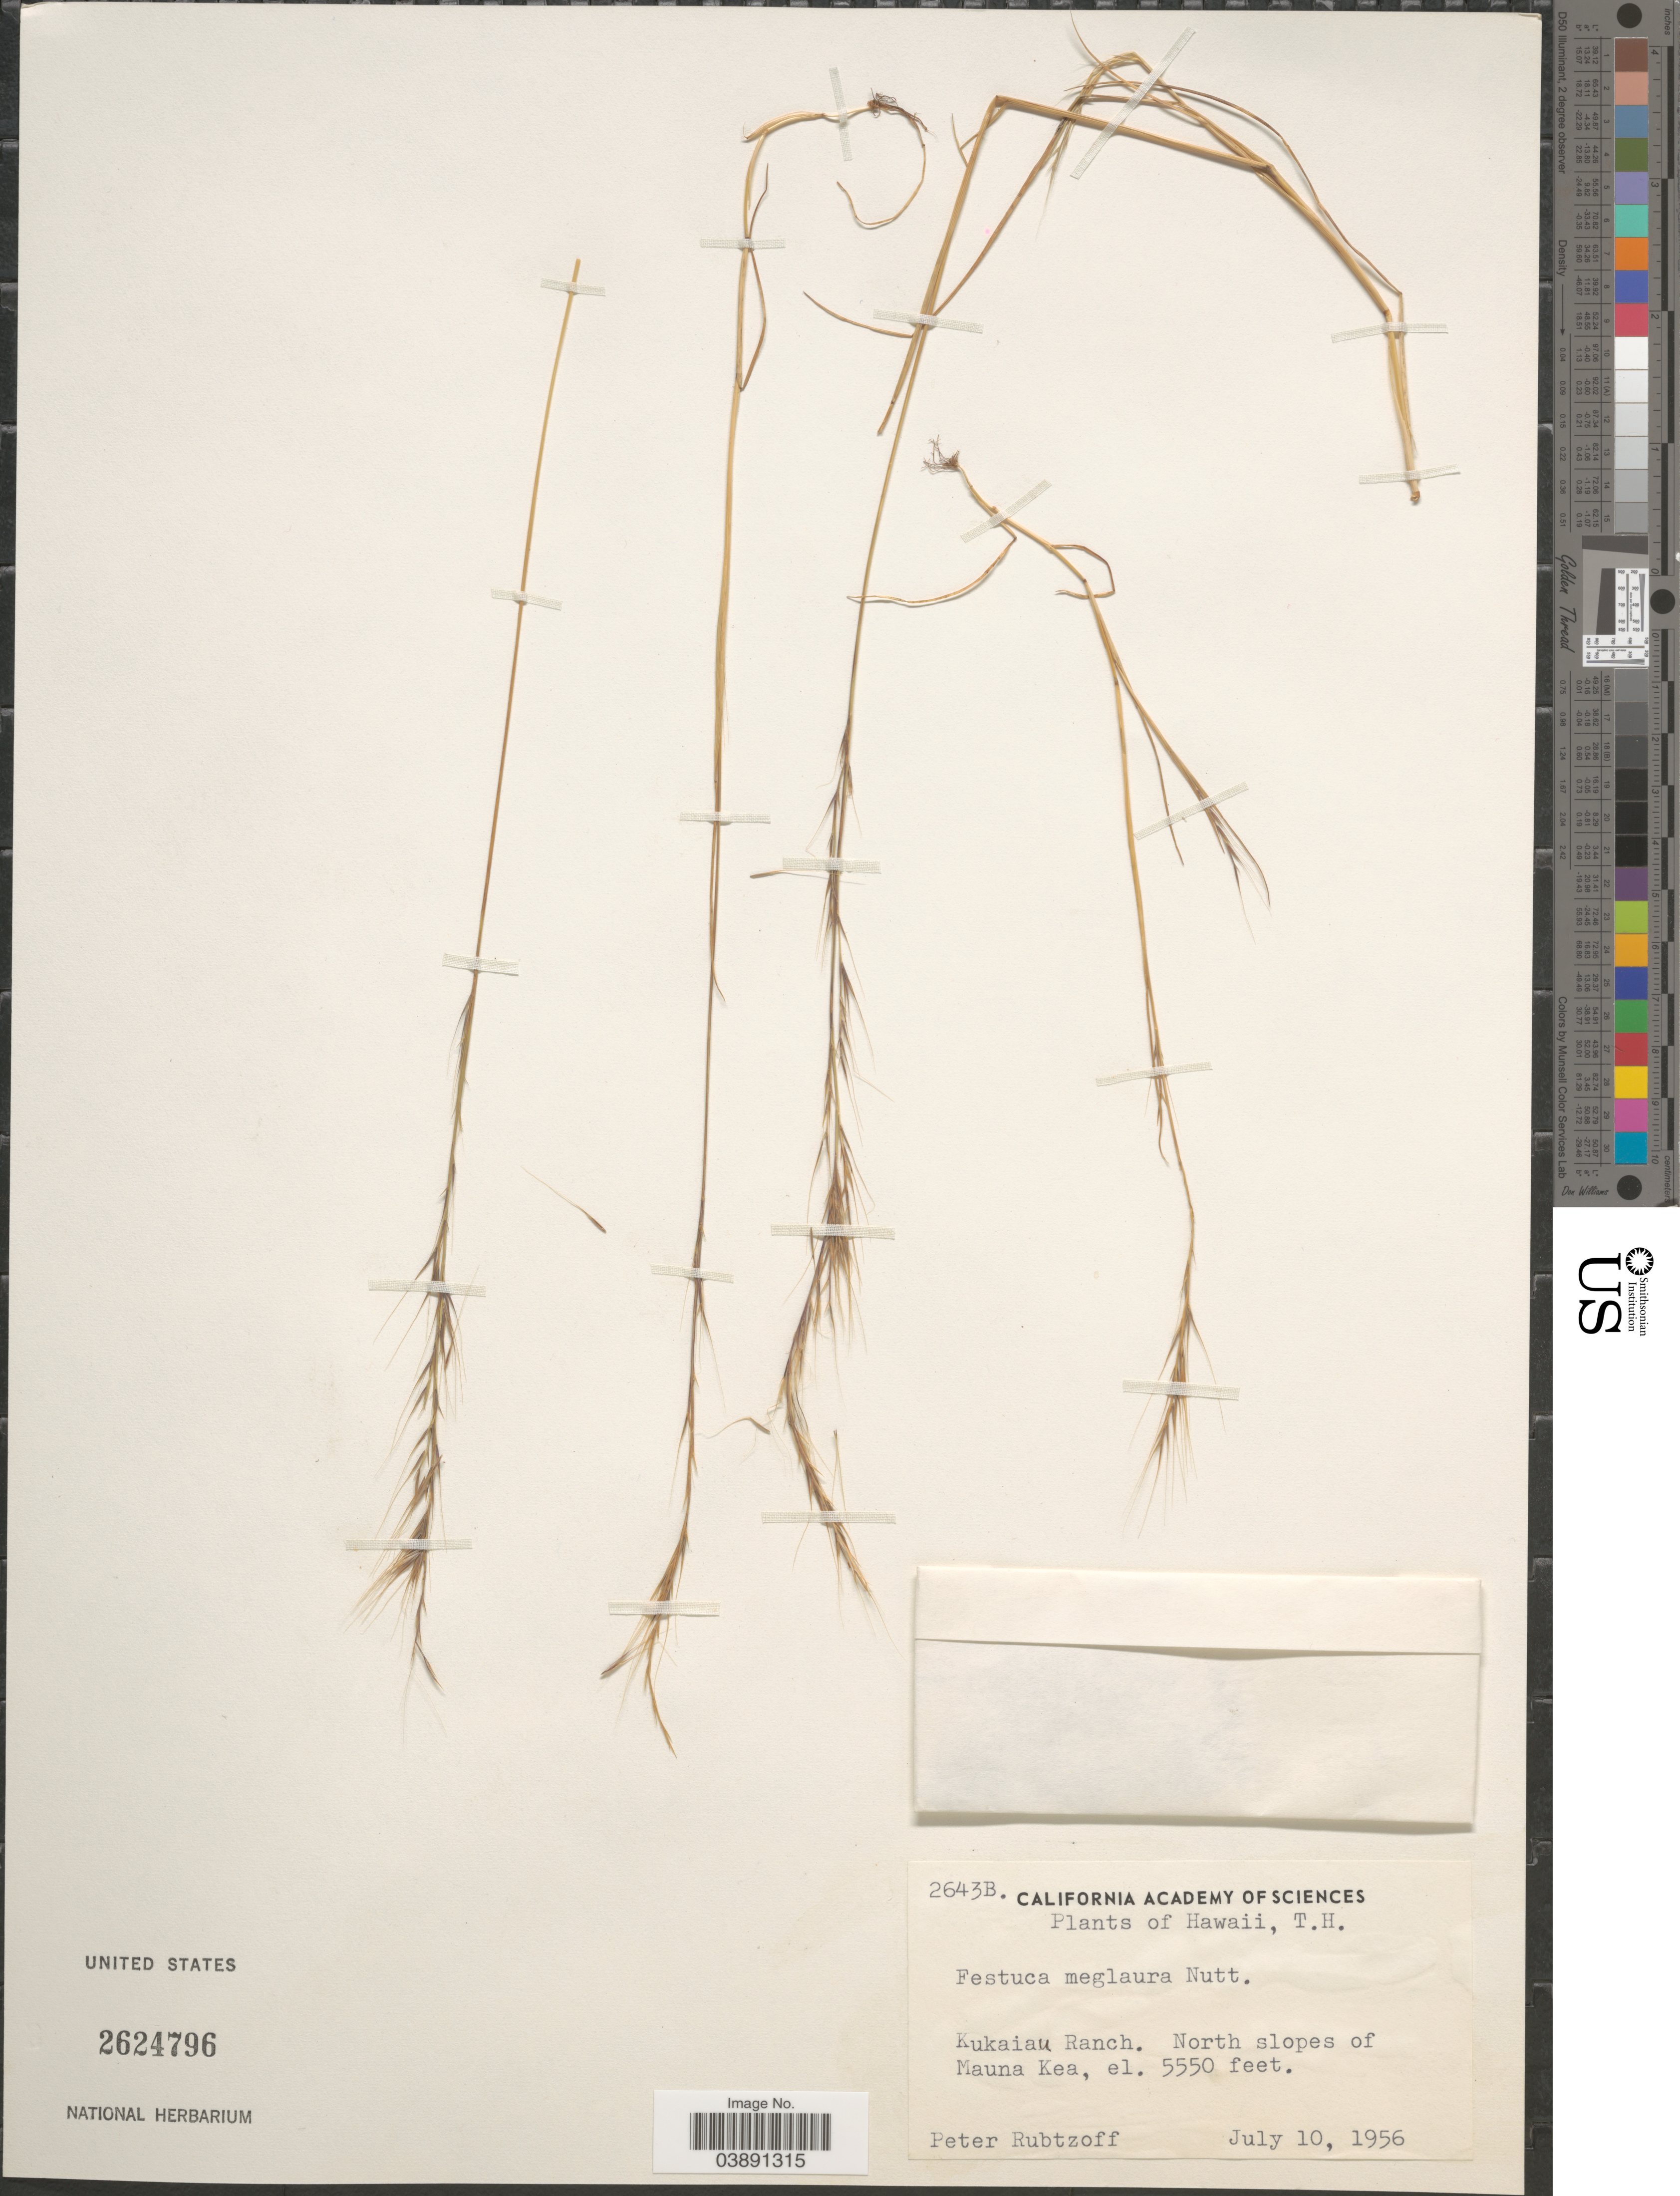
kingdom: Plantae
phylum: Tracheophyta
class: Liliopsida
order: Poales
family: Poaceae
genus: Festuca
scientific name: Festuca megalura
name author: Nutt.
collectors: P. Rubtzoff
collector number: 2643B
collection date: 1956-07-10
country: United States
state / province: Hawaii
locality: T.H. Kukaiau Ranch. North slopes of Mauna Kea.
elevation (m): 1692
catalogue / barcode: US 2624796